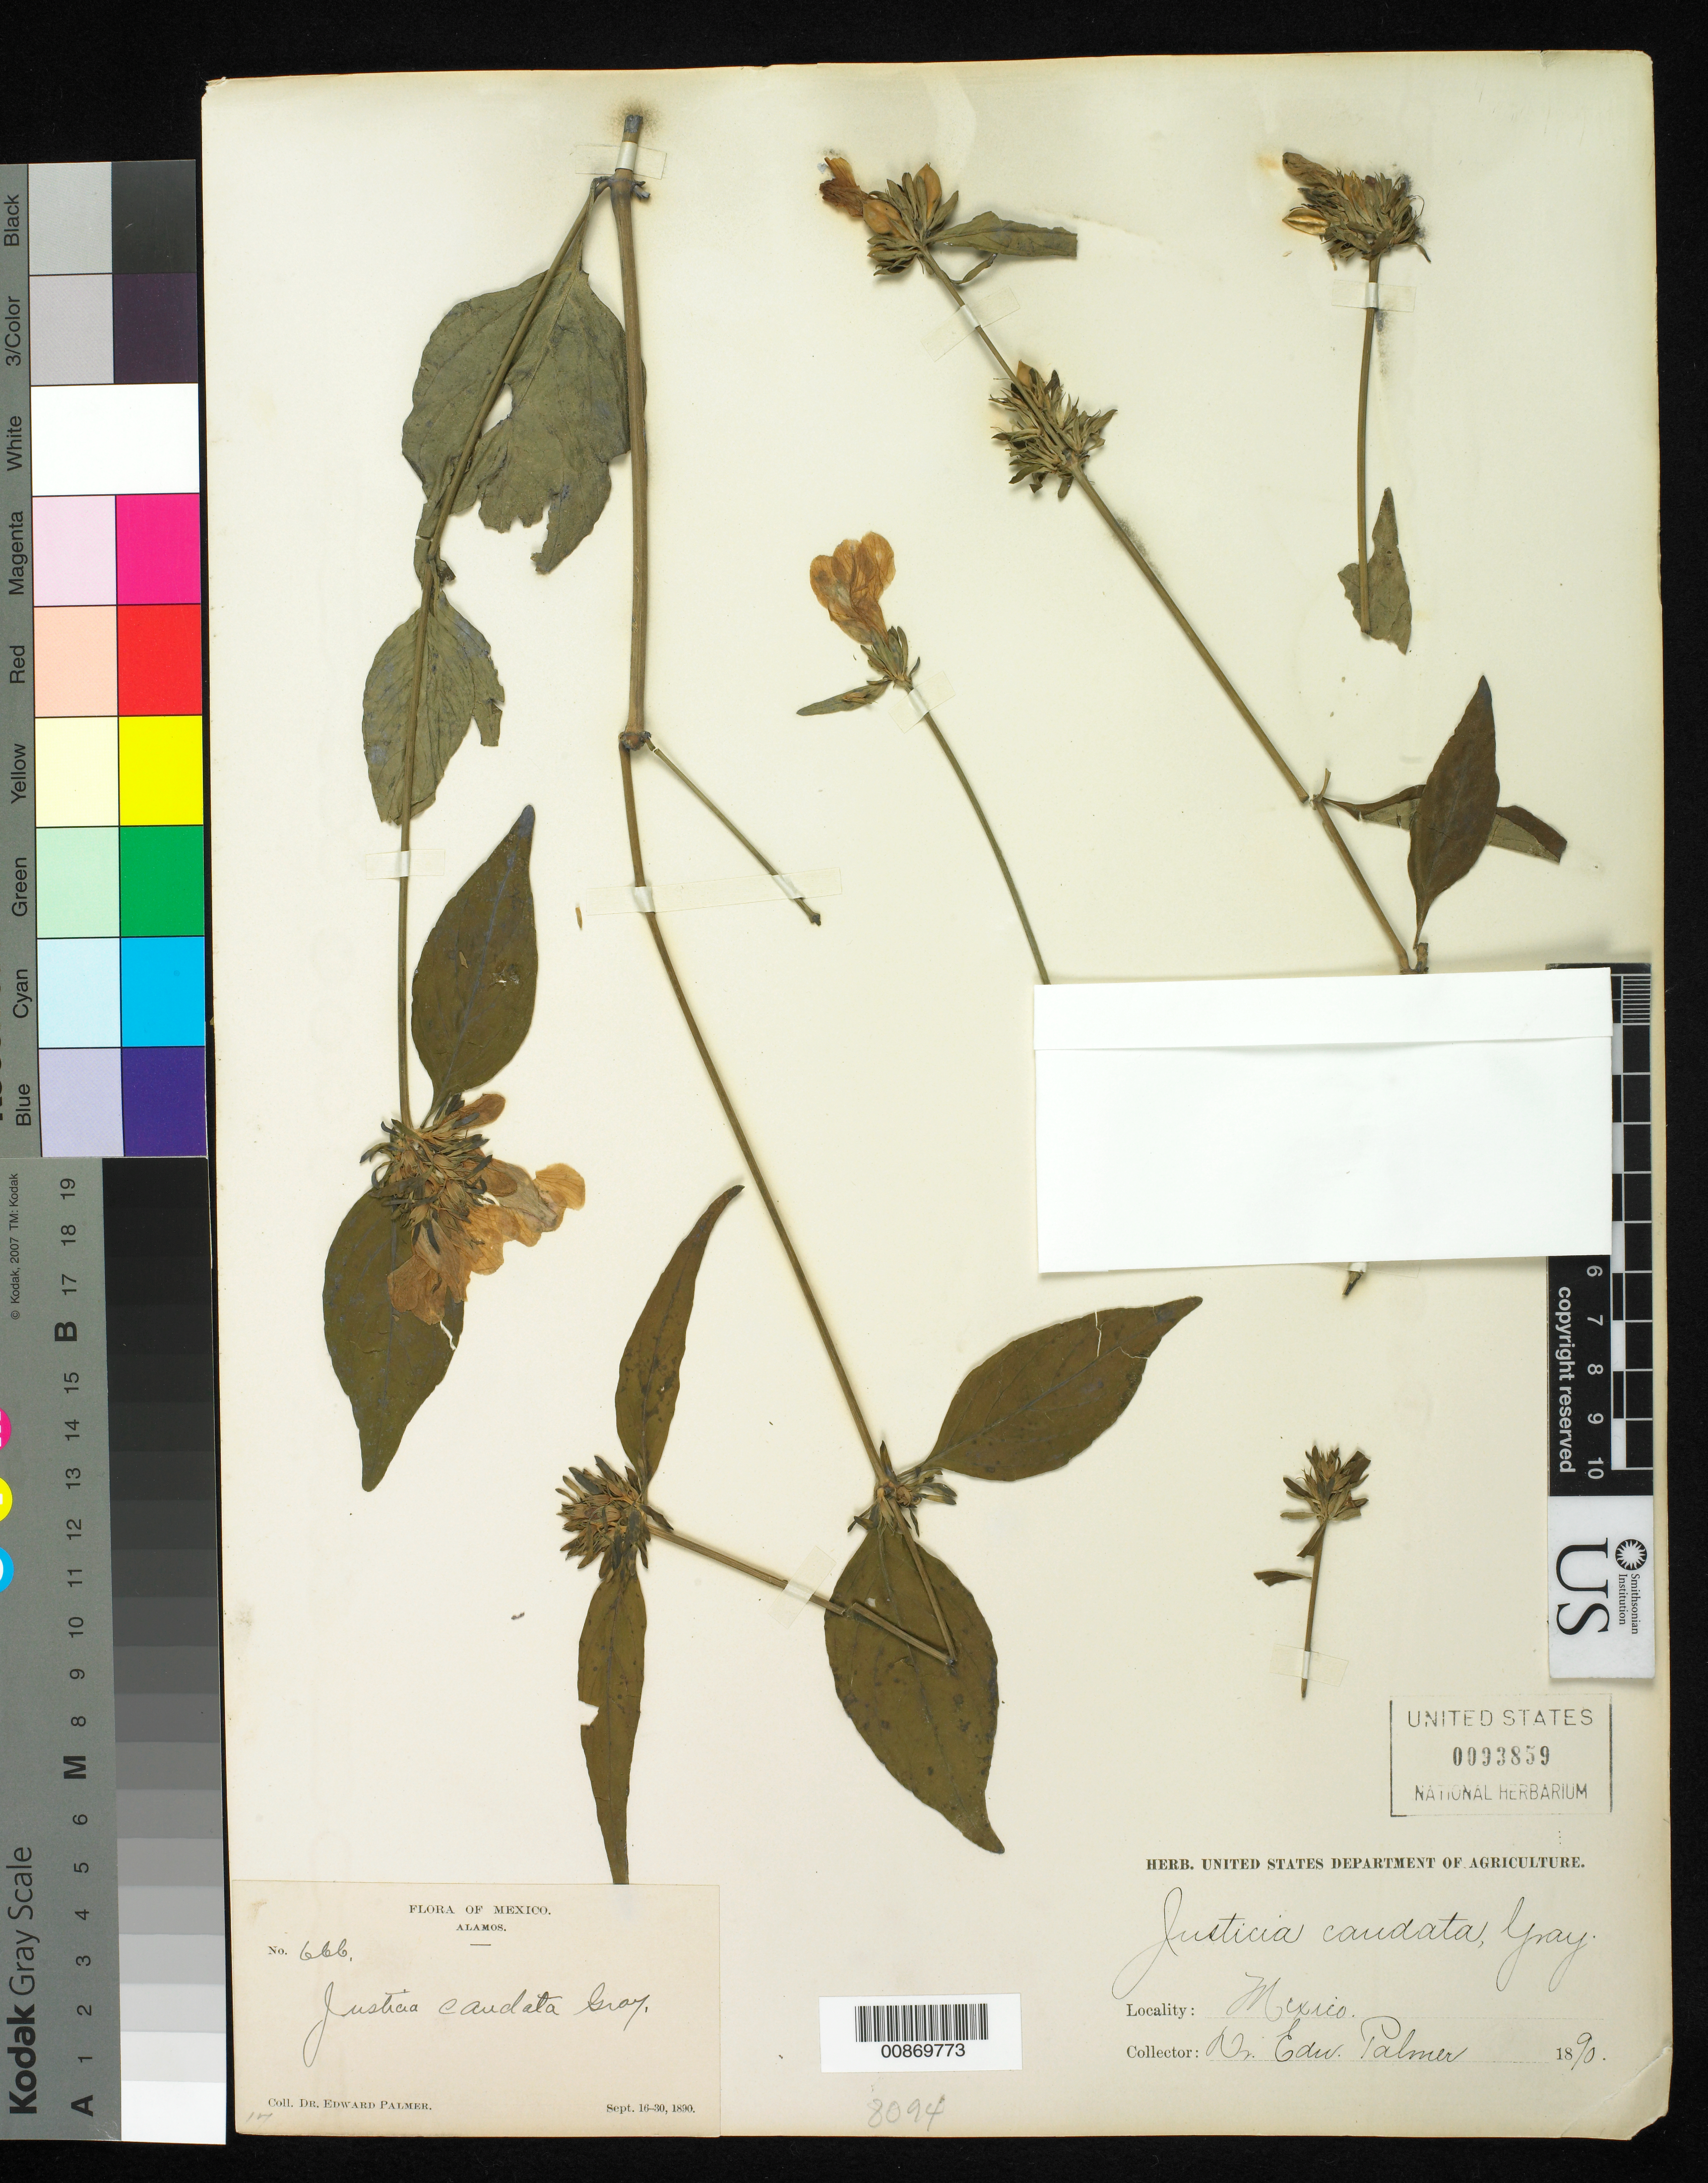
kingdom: Plantae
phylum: Tracheophyta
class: Magnoliopsida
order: Lamiales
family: Acanthaceae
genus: Justicia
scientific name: Justicia caudata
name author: A. Gray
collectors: E. Palmer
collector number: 666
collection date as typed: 16 Sep 1890 to 30 Sep 1890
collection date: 1890-09-16/1890-09-30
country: Mexico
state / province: Sonora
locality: Alamos, Sonora.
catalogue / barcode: US 93859